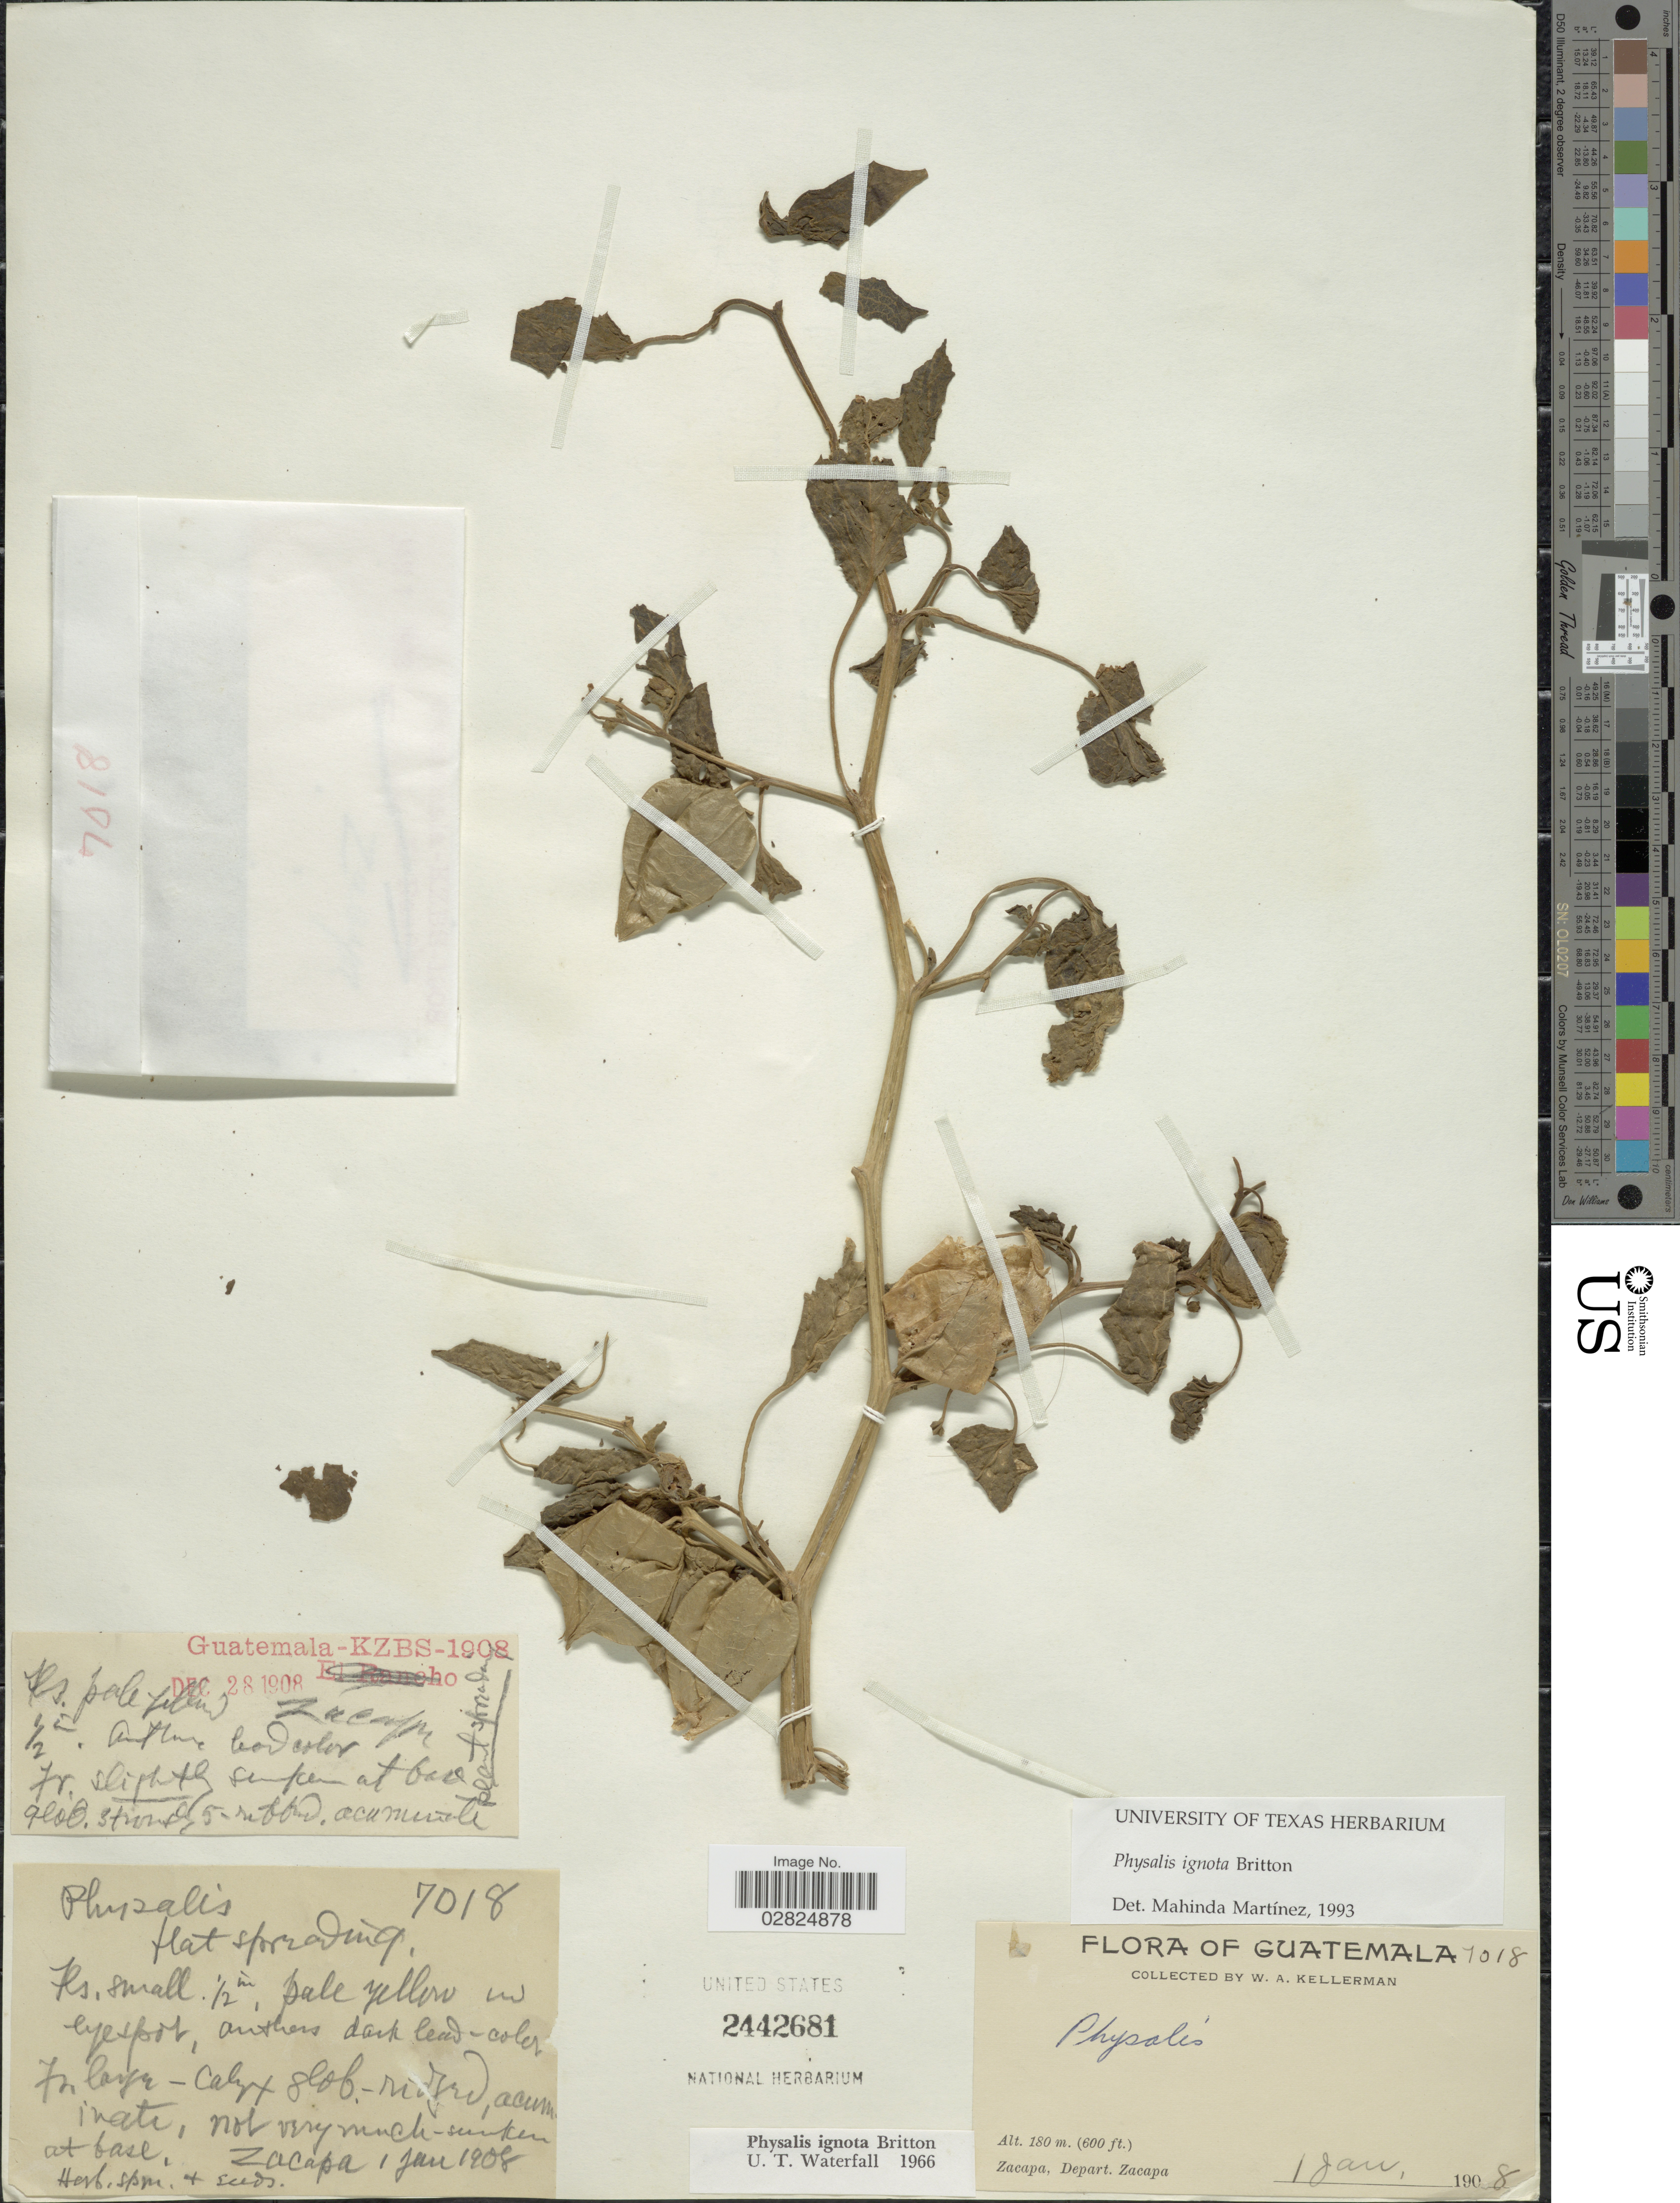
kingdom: Plantae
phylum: Tracheophyta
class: Magnoliopsida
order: Solanales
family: Solanaceae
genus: Physalis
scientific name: Physalis ignota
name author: Britton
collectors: W. Kellerman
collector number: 1018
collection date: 1908-01-01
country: Guatemala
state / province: Zacapa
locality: Zacapa, Depart. Zacapa.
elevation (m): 180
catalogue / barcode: US 2442681